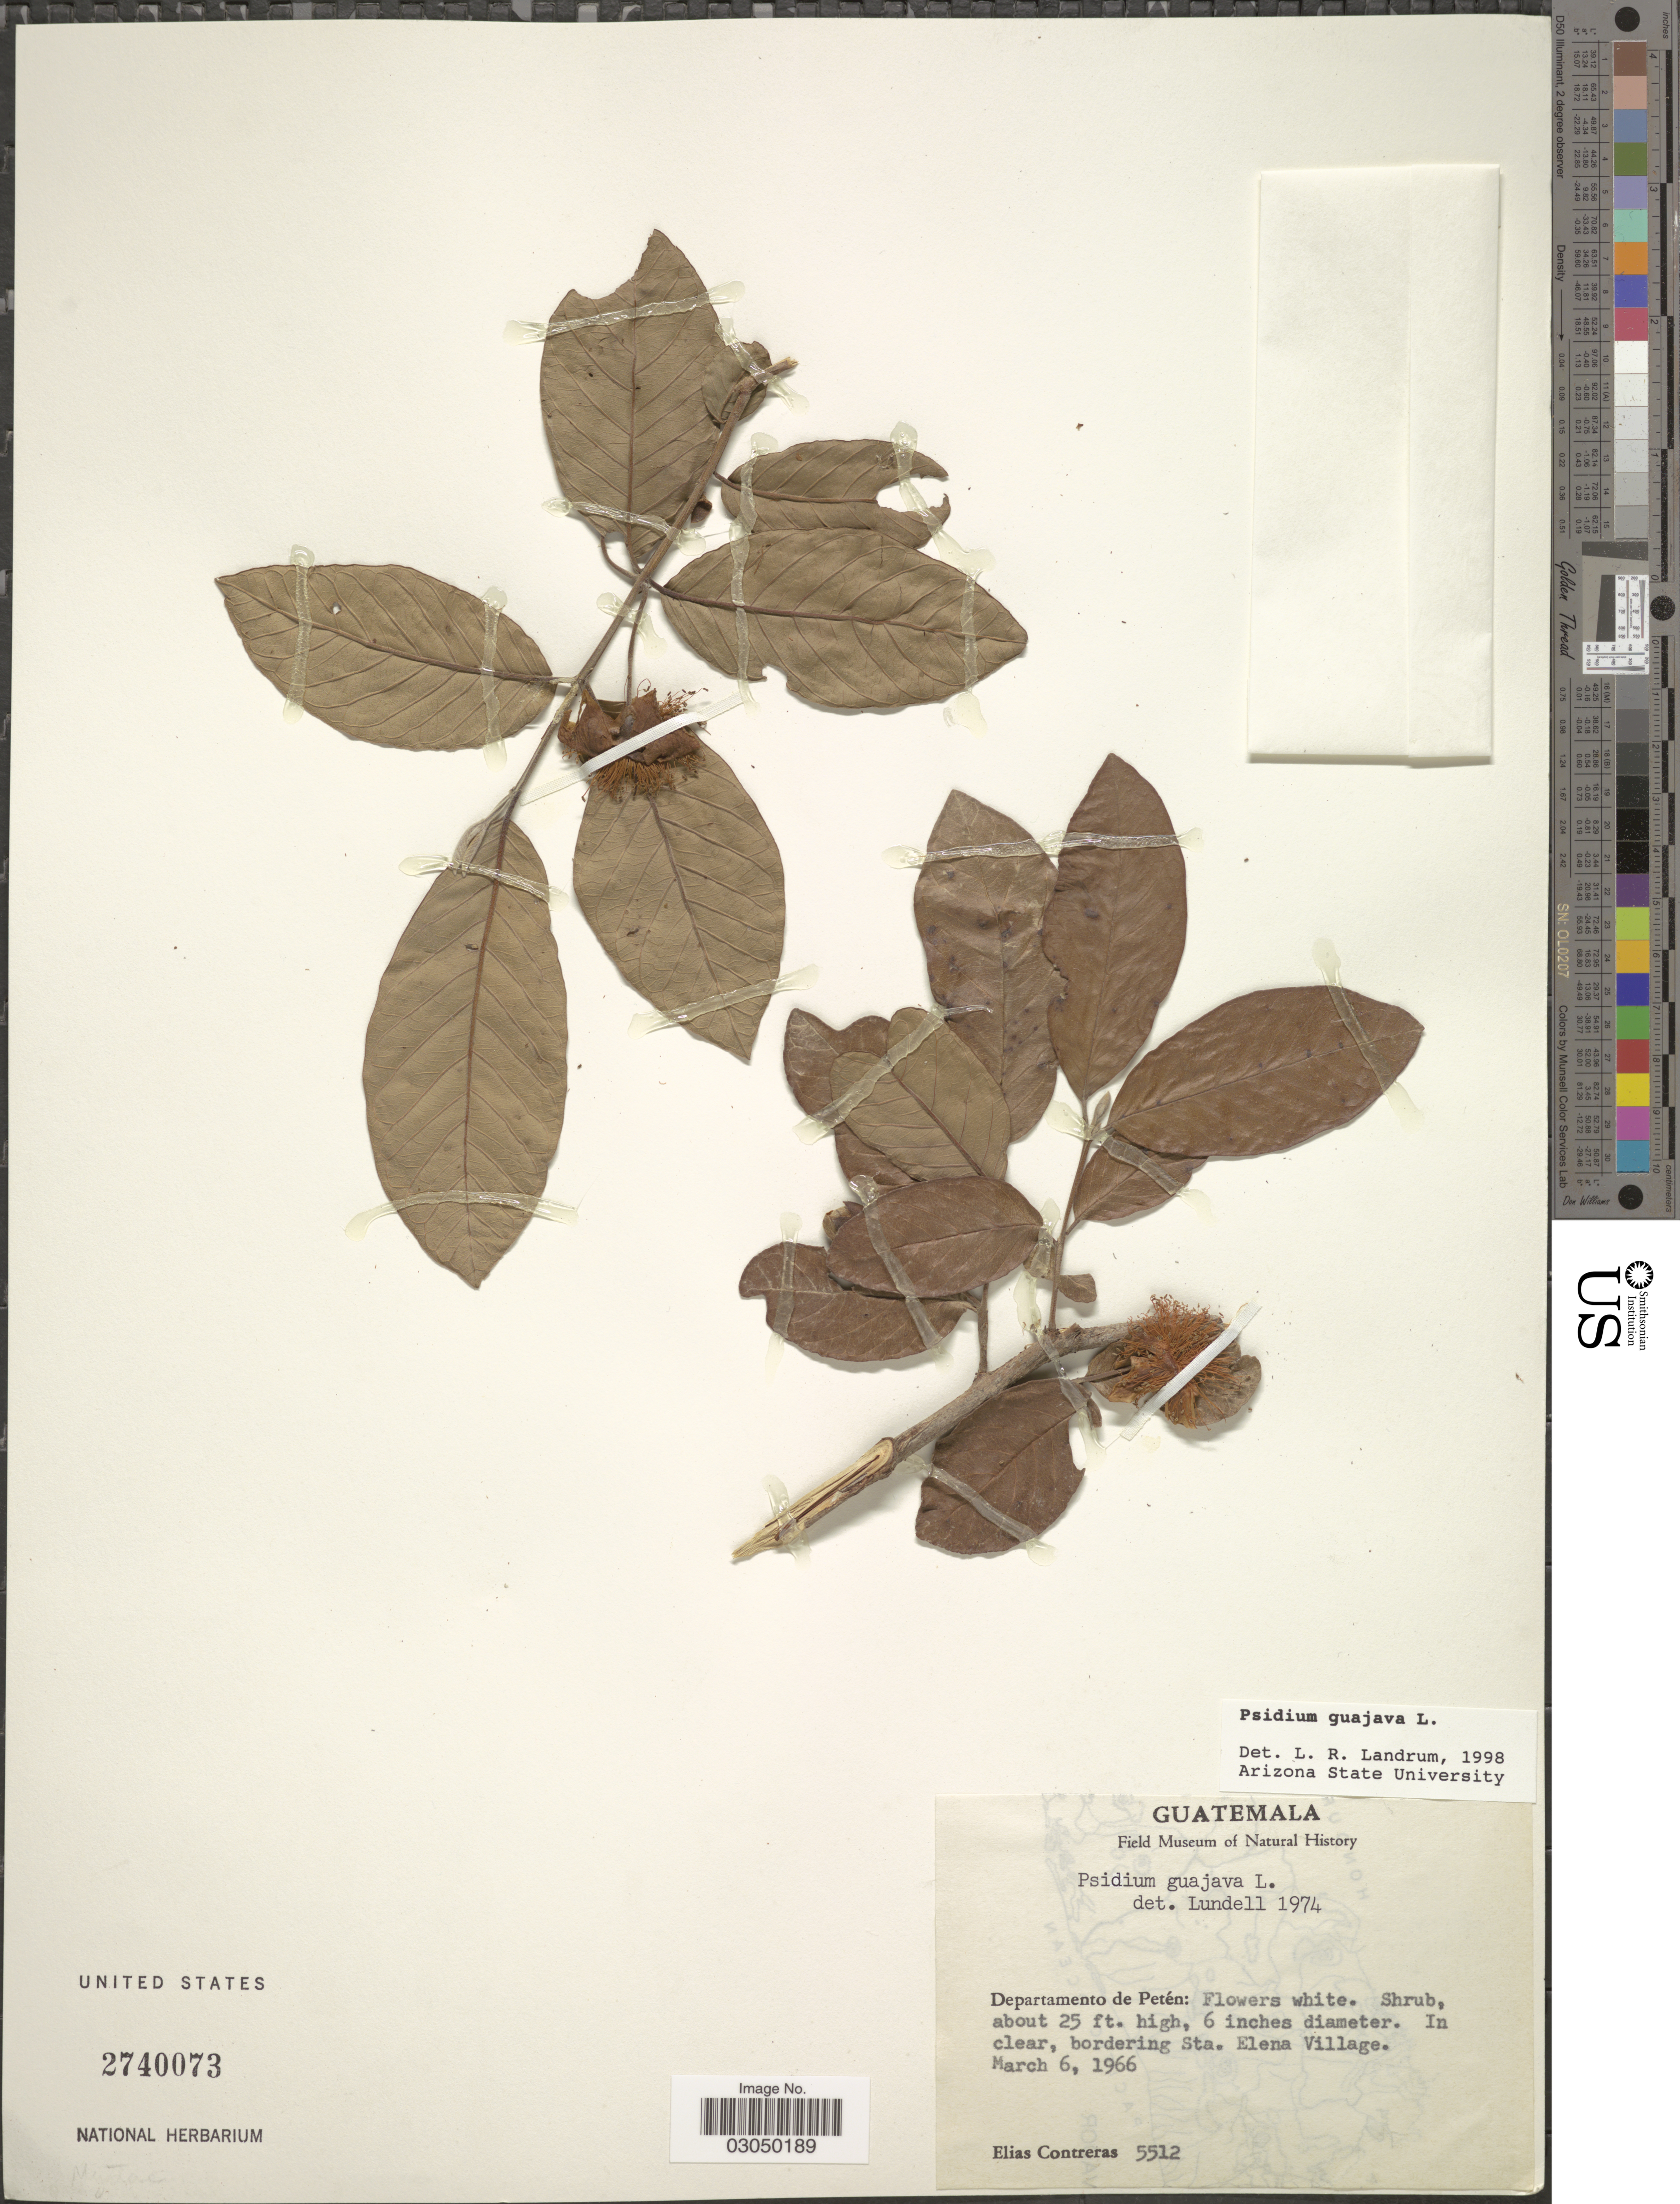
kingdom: Plantae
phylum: Tracheophyta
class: Magnoliopsida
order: Myrtales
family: Myrtaceae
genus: Psidium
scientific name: Psidium guajava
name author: L.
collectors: E. Contreras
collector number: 5512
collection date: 1966-03-06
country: Guatemala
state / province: El Petén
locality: Departamento de Petén. In clear, bordering Sta. Elena Village.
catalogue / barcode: US 2740073